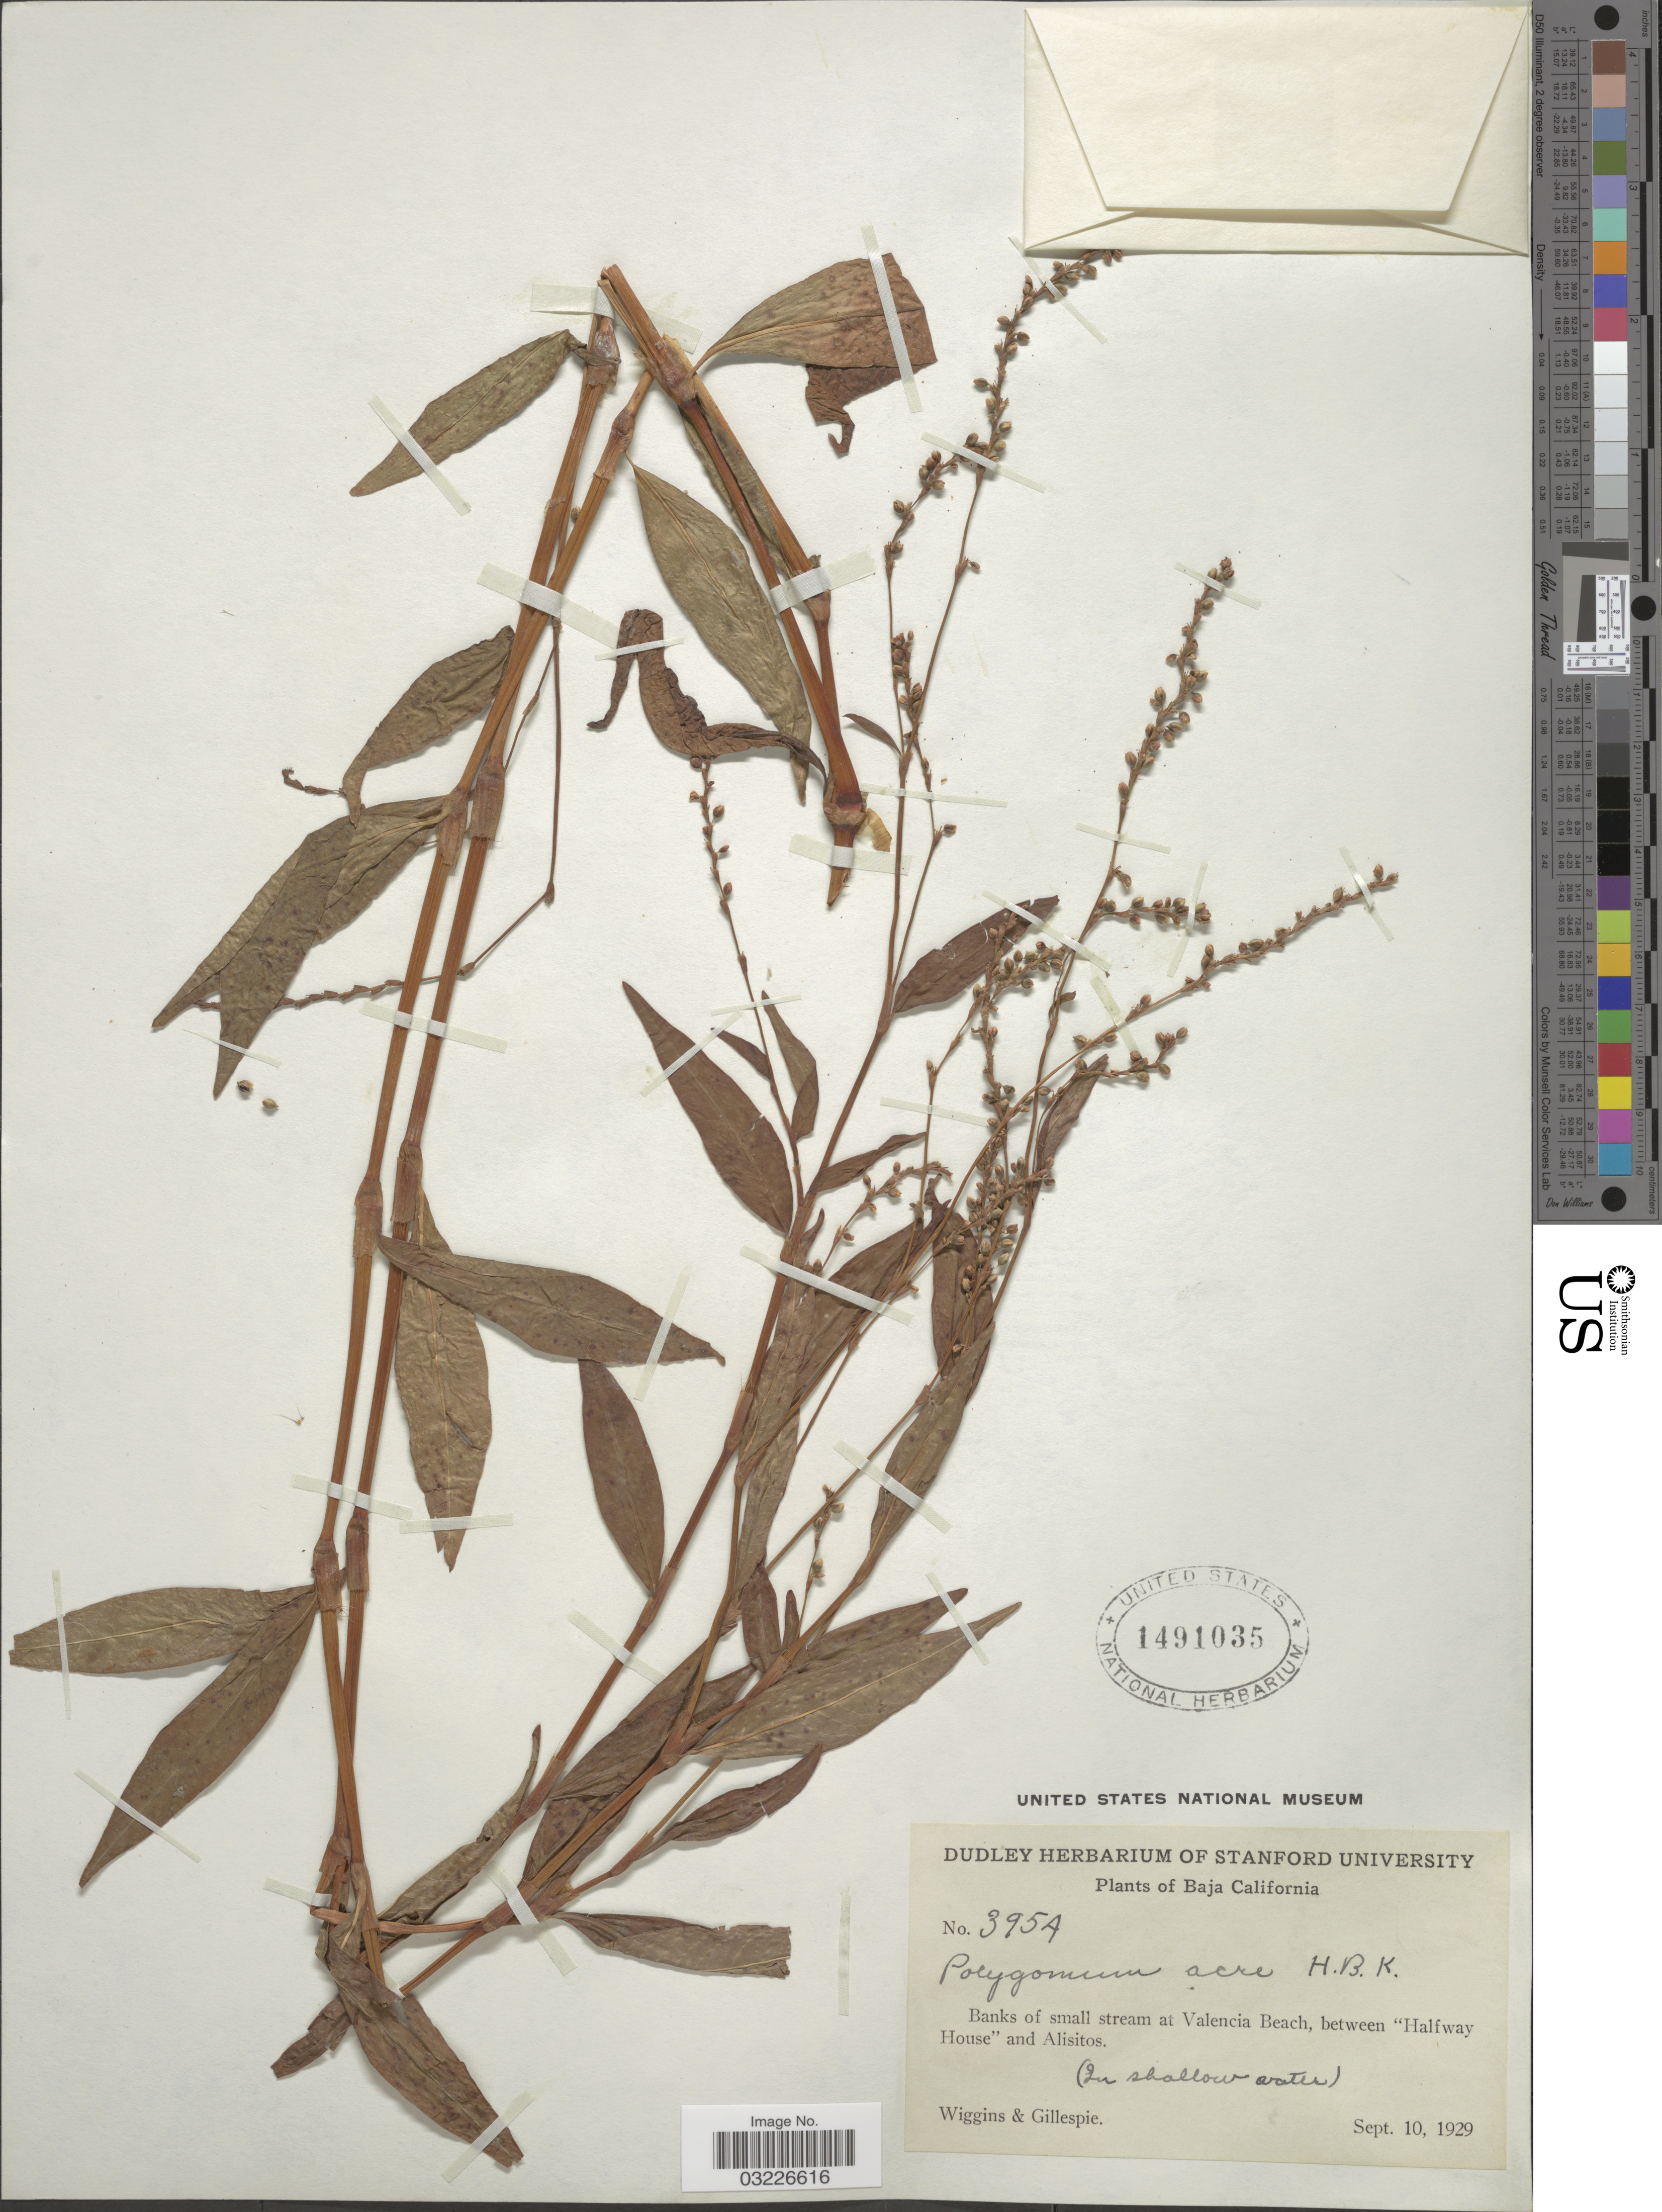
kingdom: Plantae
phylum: Tracheophyta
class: Magnoliopsida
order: Caryophyllales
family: Polygonaceae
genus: Persicaria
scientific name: Persicaria sp.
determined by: Atha, D. E.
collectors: -- Wiggins & -- Gillespie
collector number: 395A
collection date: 1929-09-10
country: Mexico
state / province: Baja California Norte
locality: Banks of small stream at Valencia Beach, between "Halfway House" and Alisitos.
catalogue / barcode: US 1491035